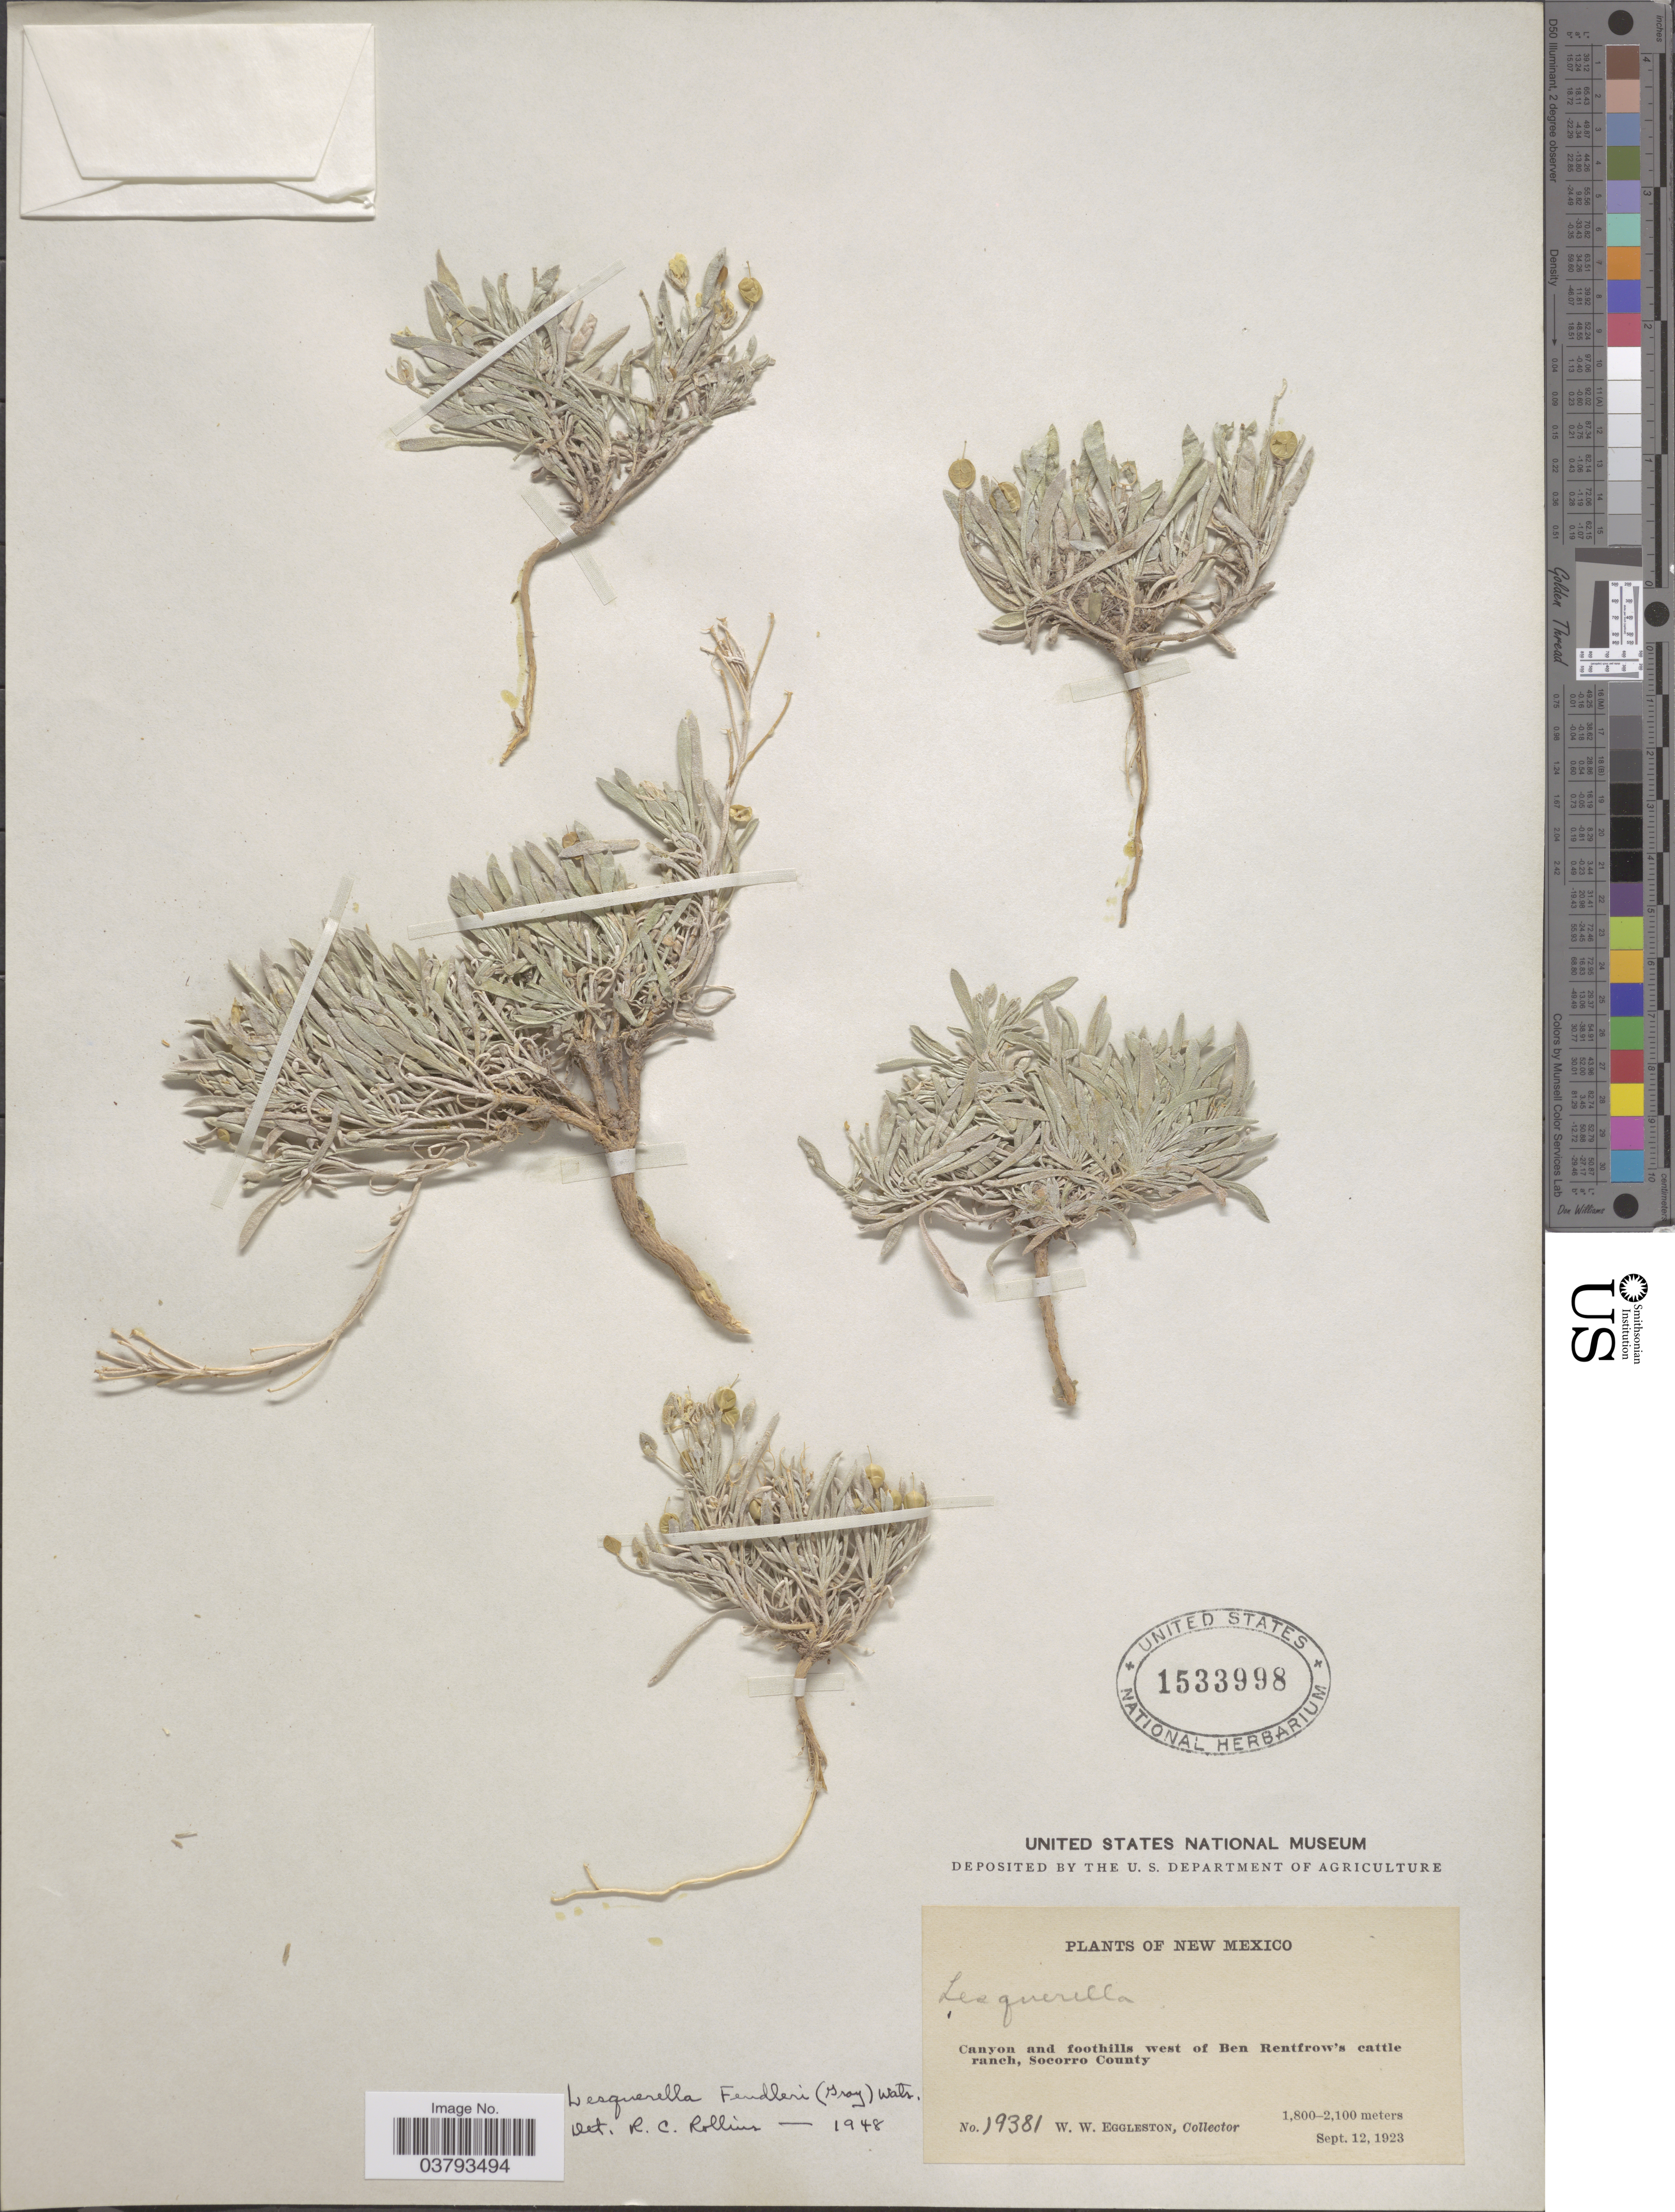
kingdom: Plantae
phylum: Tracheophyta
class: Magnoliopsida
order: Brassicales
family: Brassicaceae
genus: Lesquerella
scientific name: Lesquerella fendleri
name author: (A. Gray) S. Watson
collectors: W. W. Eggleston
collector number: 19381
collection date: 1923-09-12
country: United States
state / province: New Mexico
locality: Canyon and foothills west of Ben Rentfrow's cattle ranch, Socorro County.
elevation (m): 1800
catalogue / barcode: US 1533998